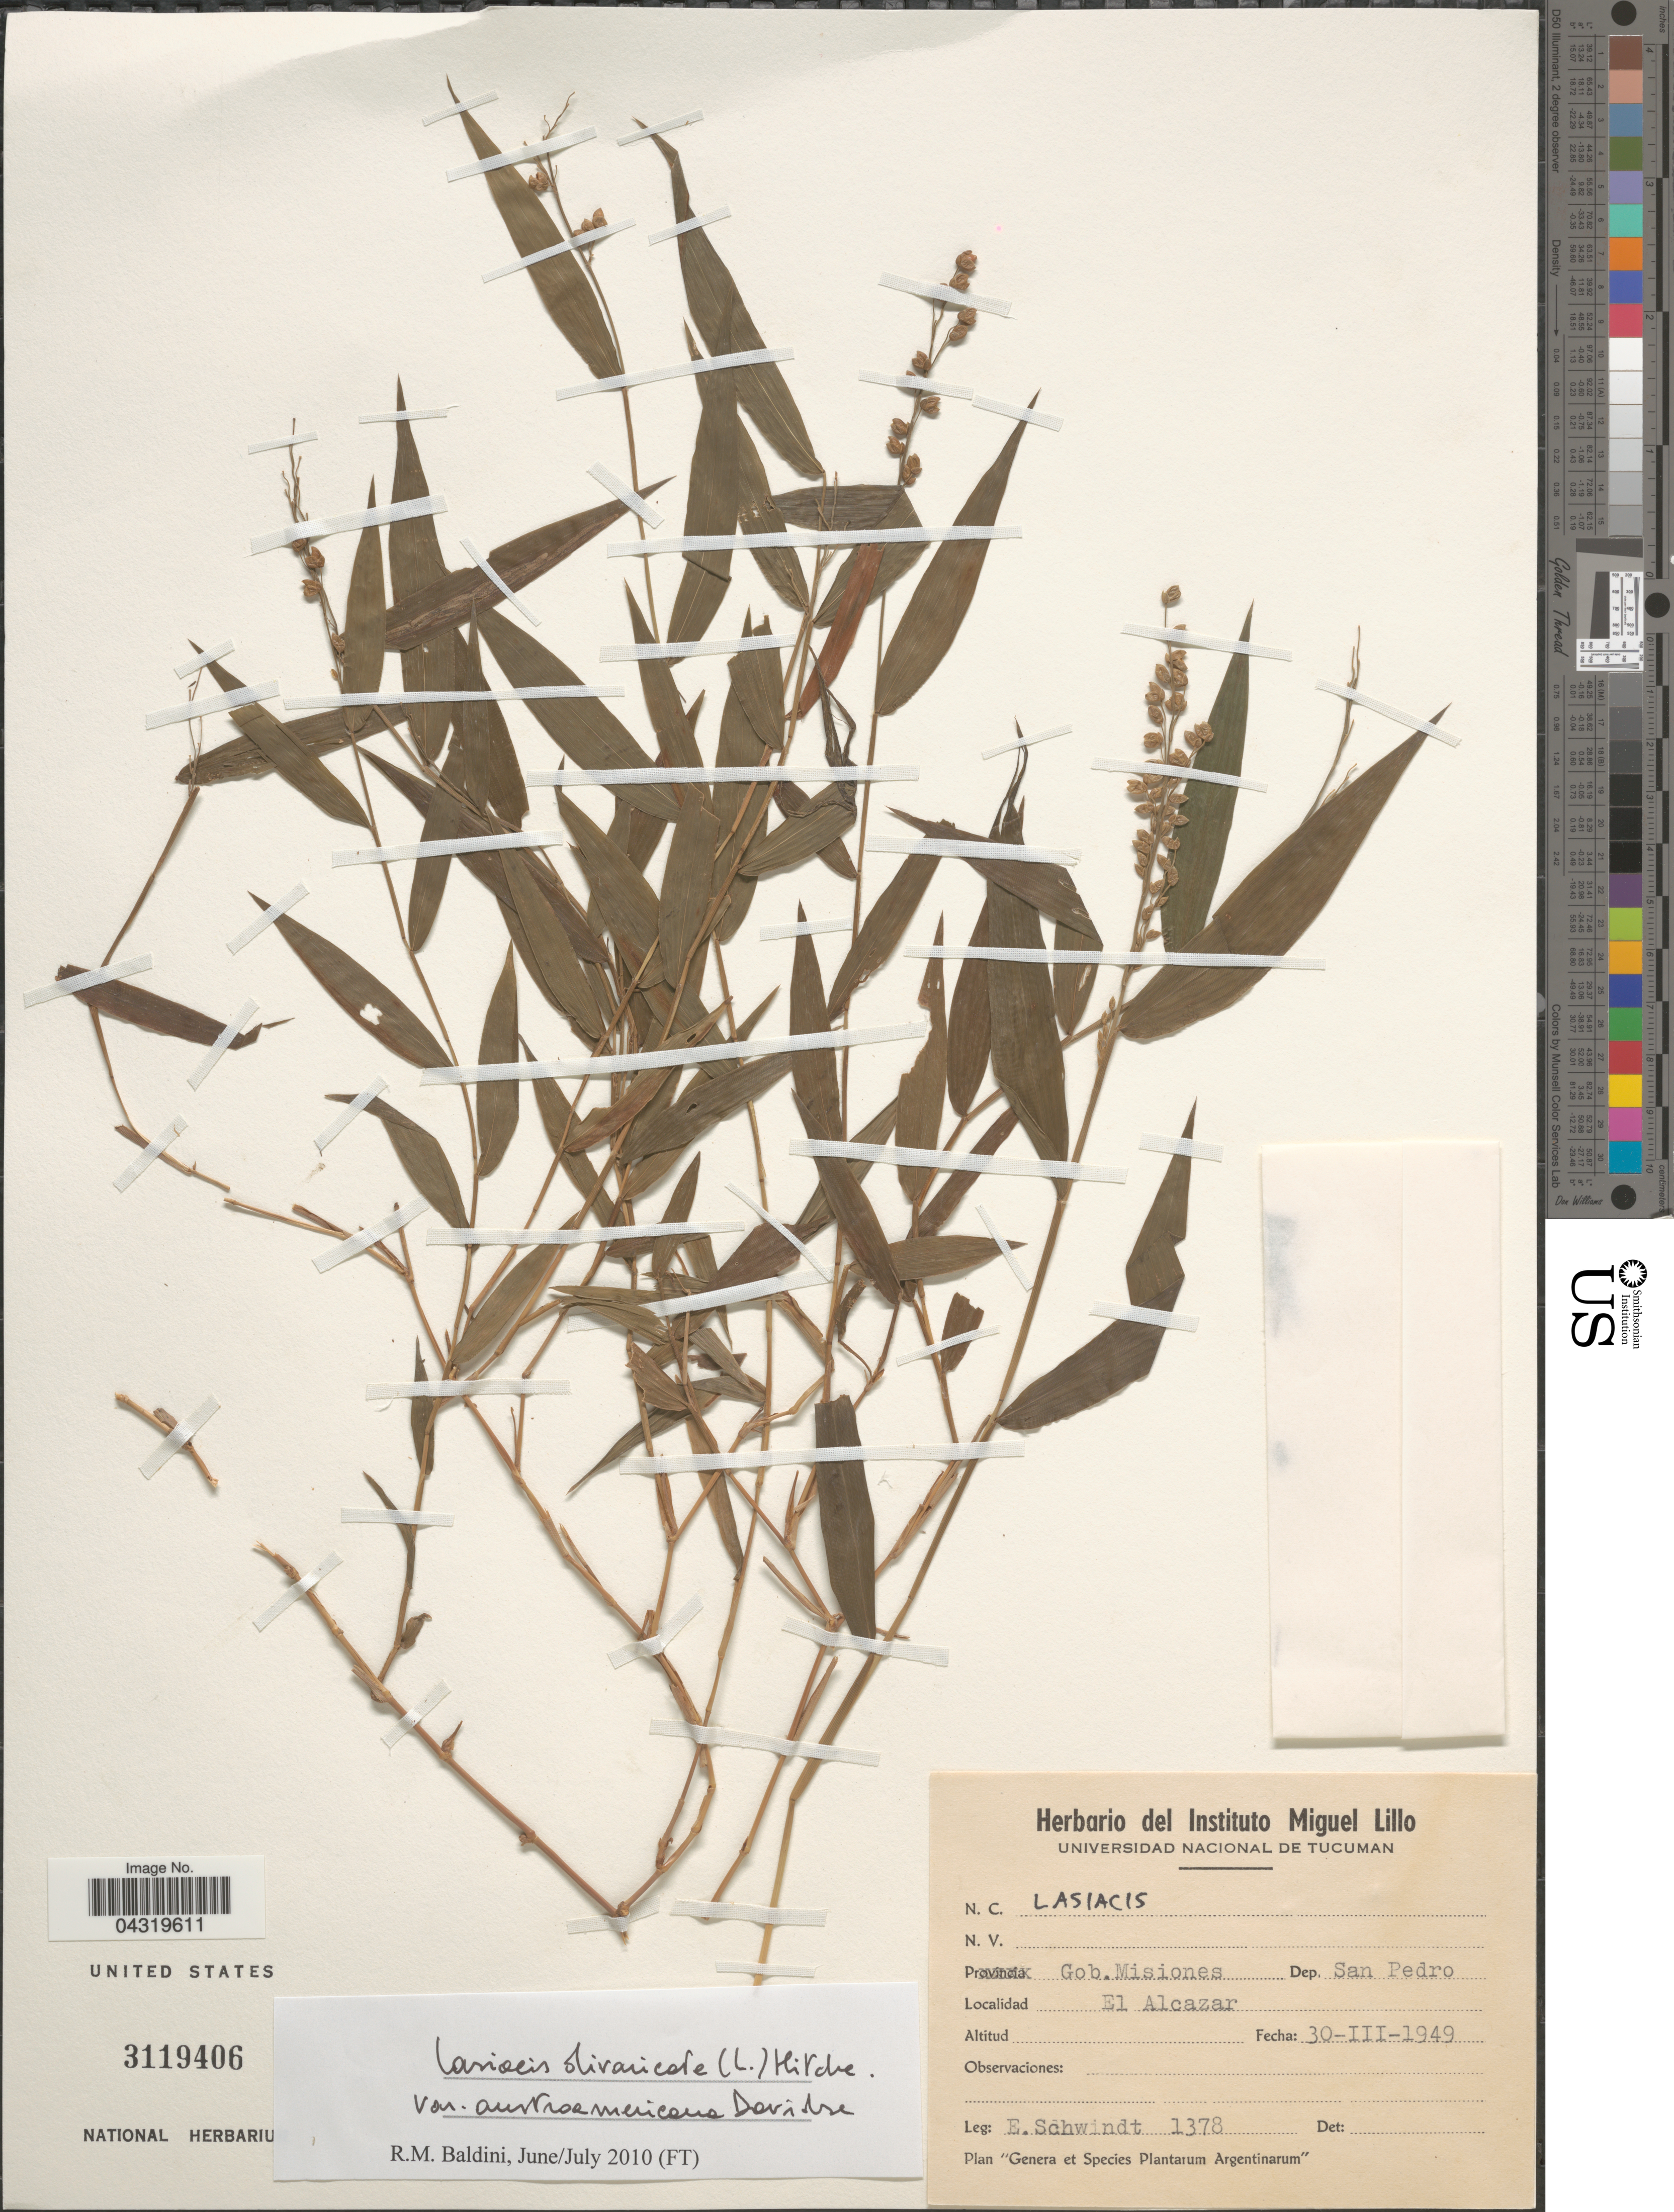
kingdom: Plantae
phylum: Tracheophyta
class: Liliopsida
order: Poales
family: Poaceae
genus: Lasiacis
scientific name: Lasiacis divaricata var. austroamericana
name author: Davidse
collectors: E. Schwindt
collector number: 1378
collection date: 1949-03-30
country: Argentina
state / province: Misiones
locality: Gob. Misiones. Dep. San Pedro. El Alcazar.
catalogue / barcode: US 3119406